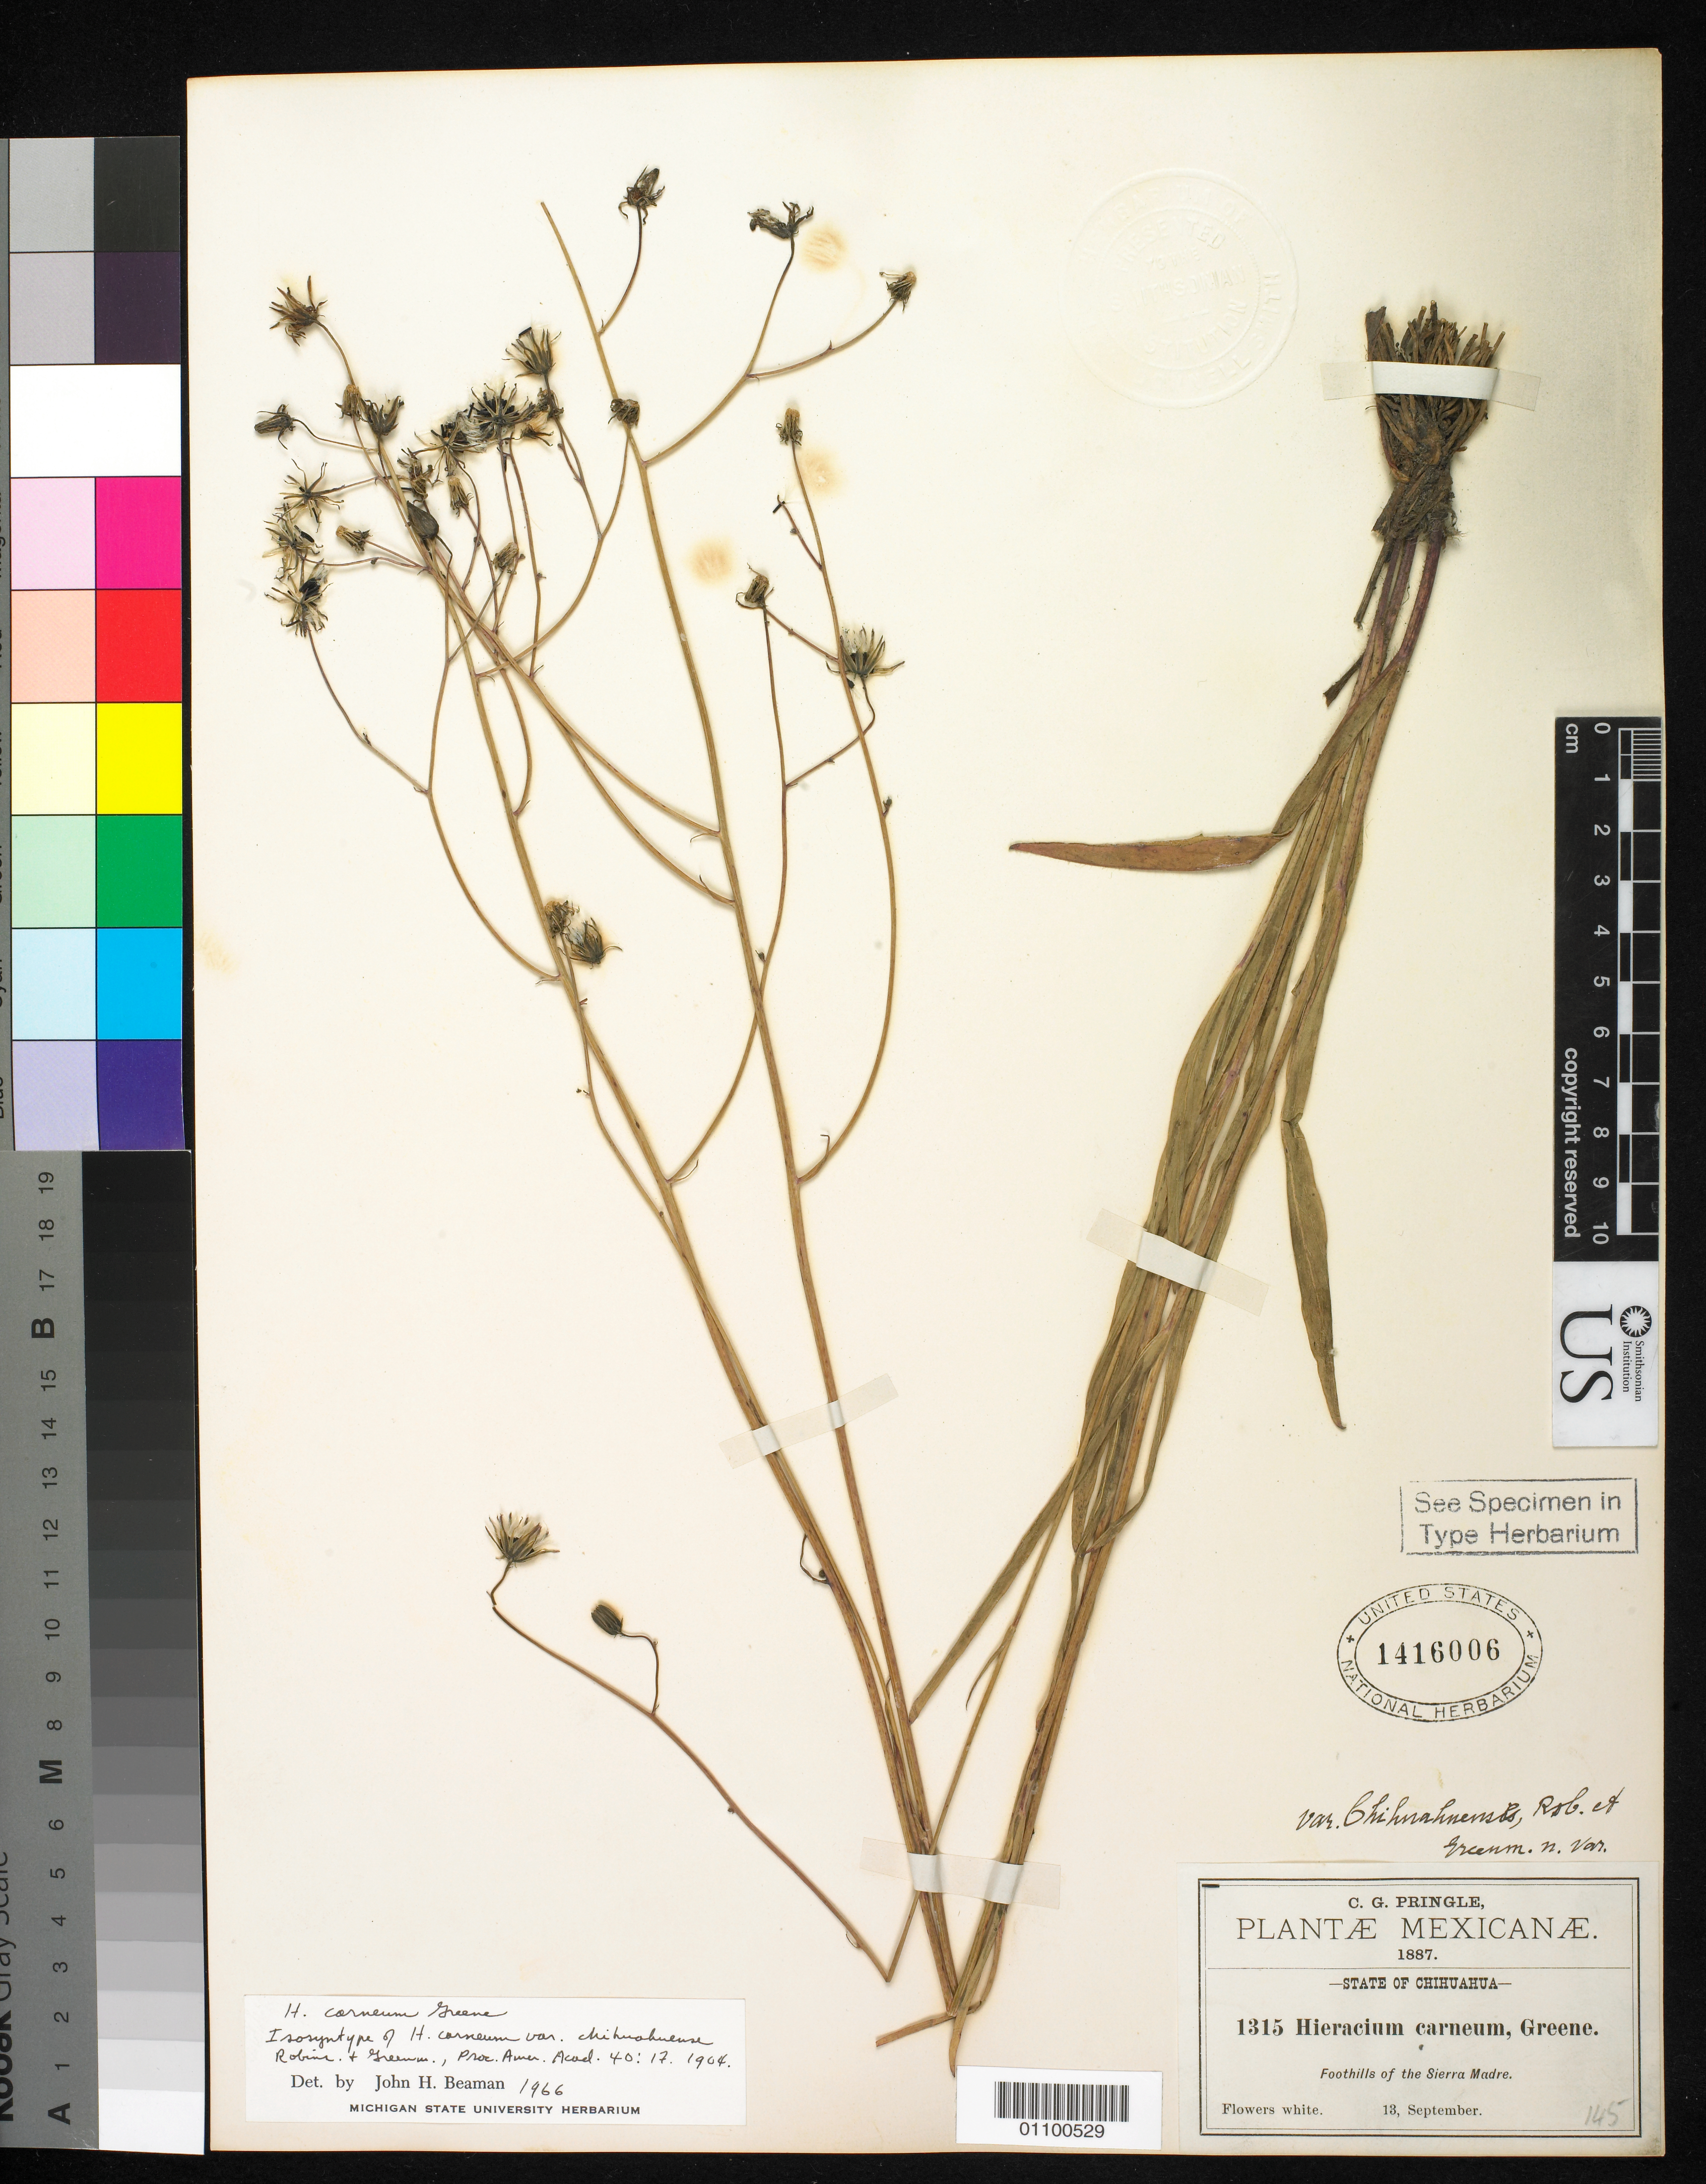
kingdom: Plantae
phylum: Tracheophyta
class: Magnoliopsida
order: Asterales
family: Asteraceae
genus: Hieracium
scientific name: Hieracium carneum var. chihuahuense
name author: B.L. Rob. & Greenm.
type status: Syntype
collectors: C. G. Pringle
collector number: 1315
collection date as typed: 13 Sep 1887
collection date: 1887-09-13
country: Mexico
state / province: Chihuahua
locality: Foothills of Sierra Madre.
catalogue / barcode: US 1416006